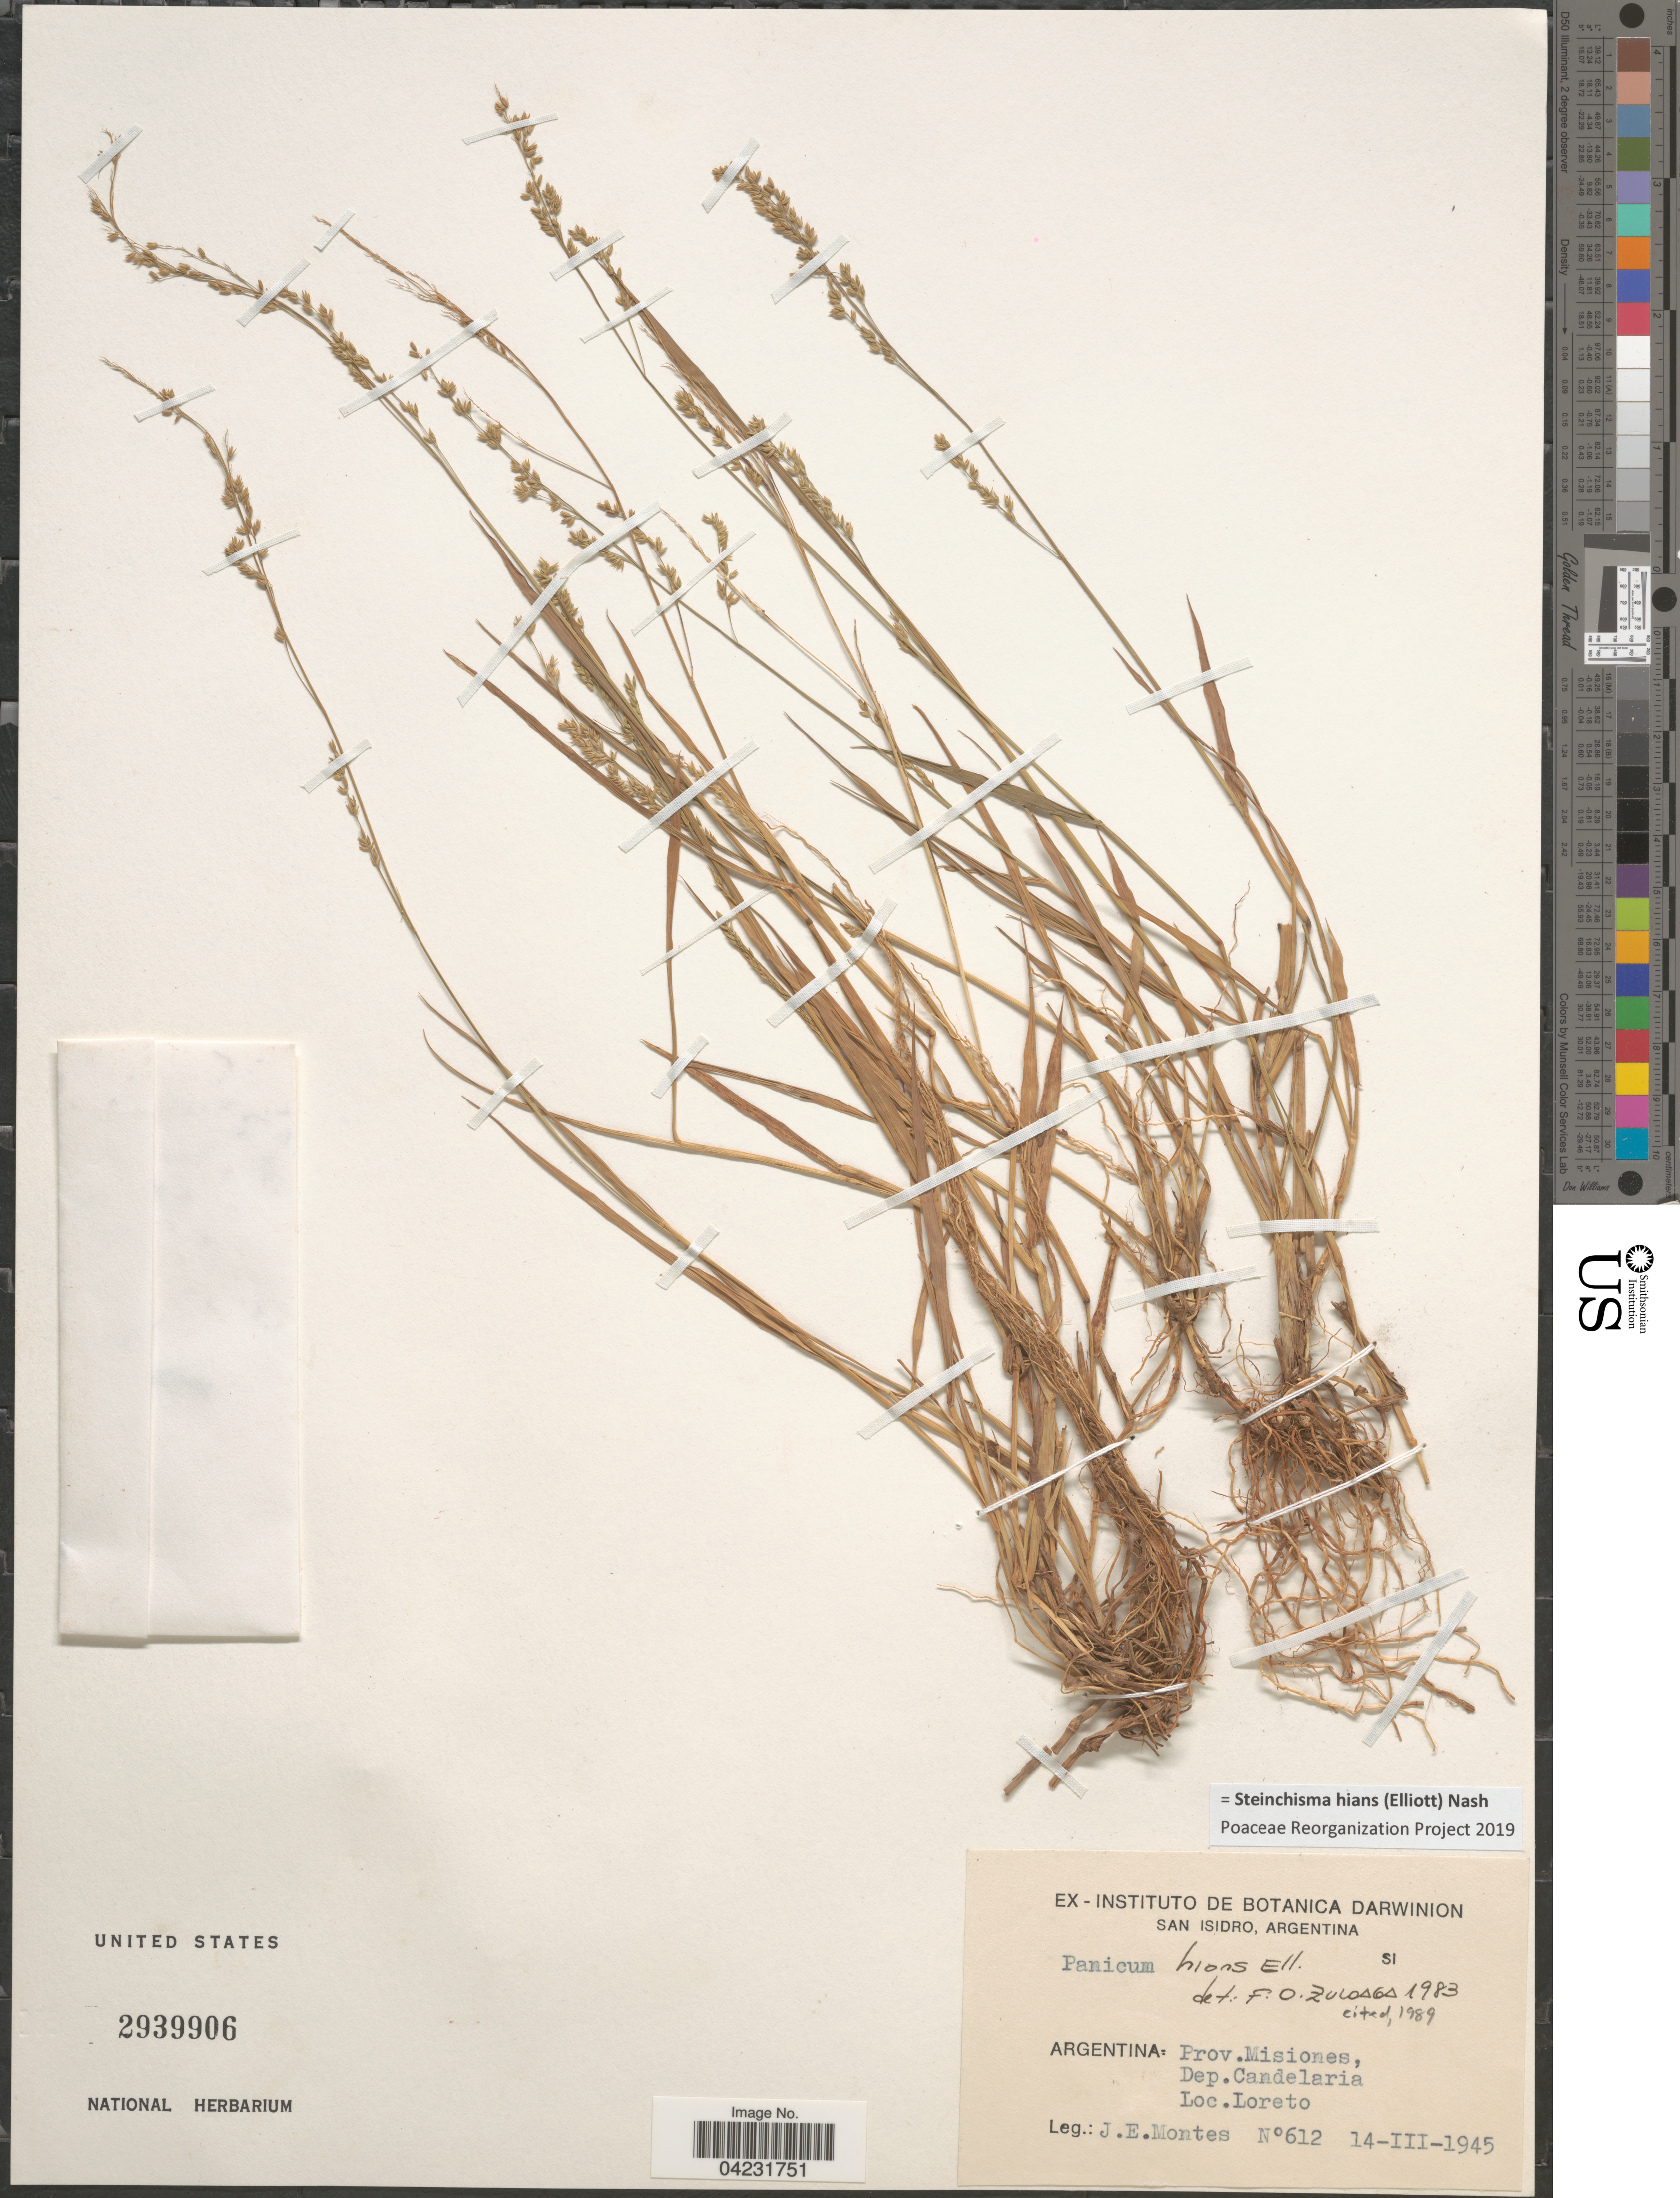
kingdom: Plantae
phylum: Tracheophyta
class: Liliopsida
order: Poales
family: Poaceae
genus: Steinchisma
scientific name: Steinchisma hians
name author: (Elliott) Nash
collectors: J. E. Montes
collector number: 612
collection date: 1945-03-14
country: Argentina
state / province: Misiones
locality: Dep. Candelaria. Loreto.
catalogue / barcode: US 2939906